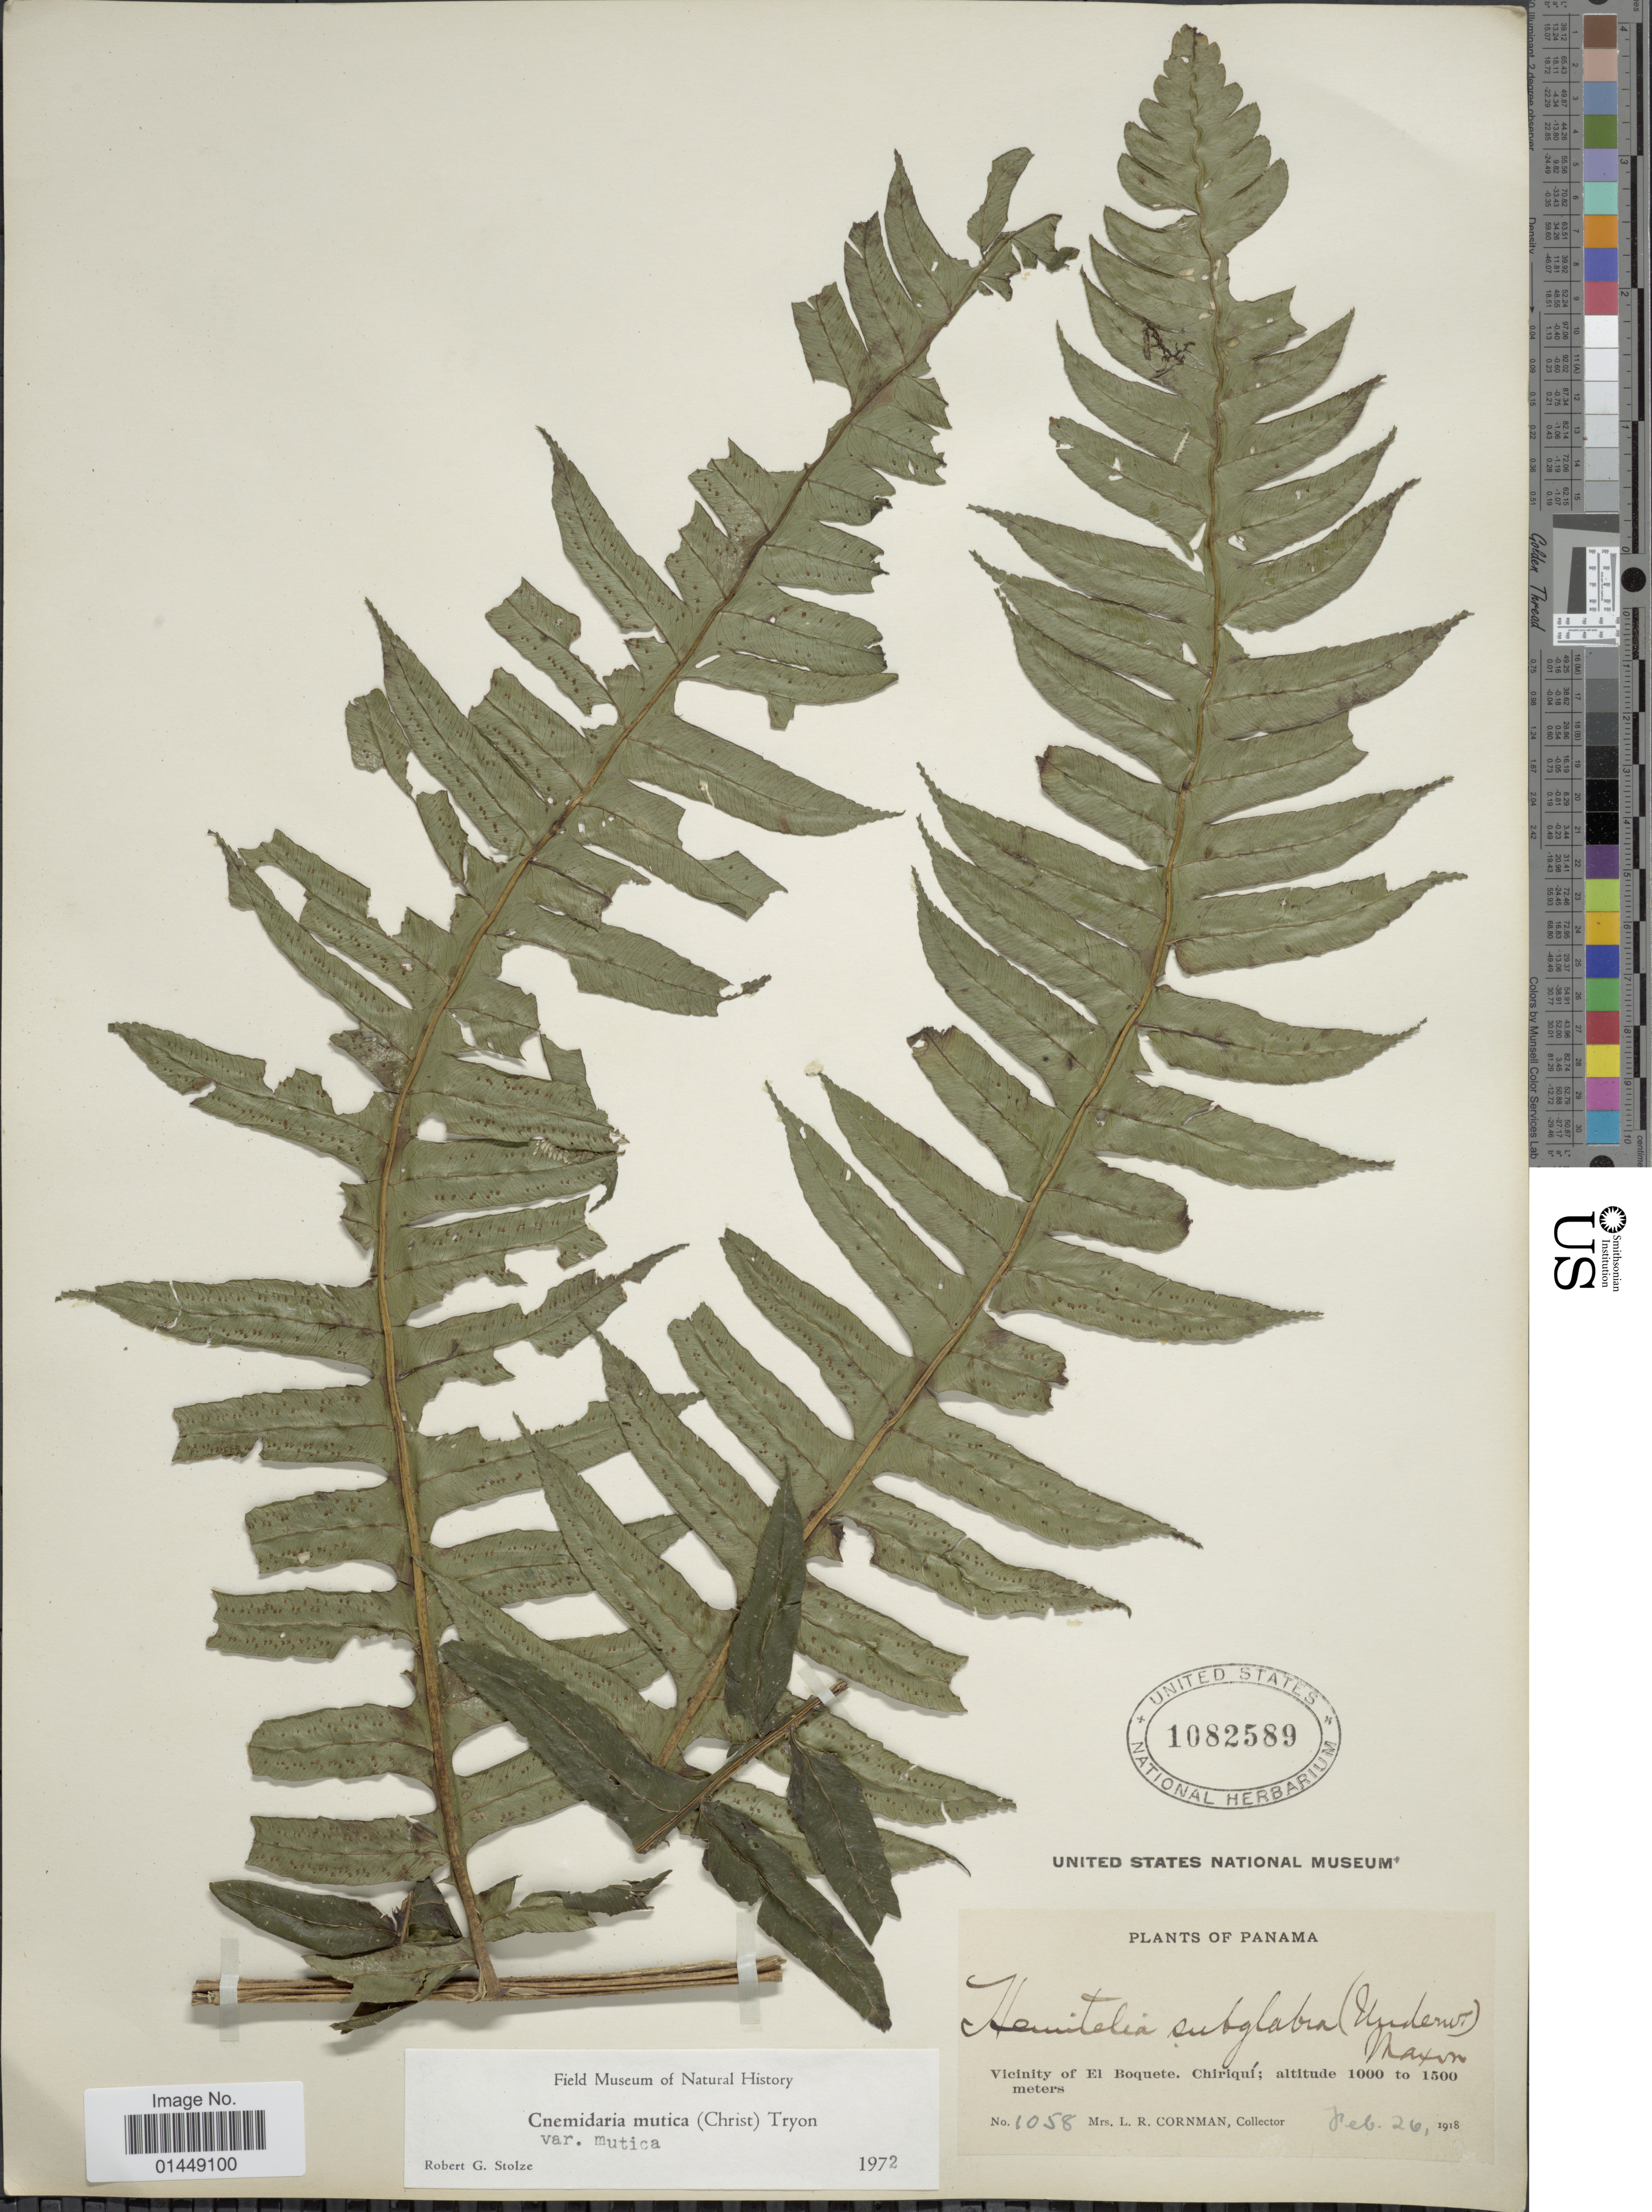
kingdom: Plantae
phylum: Tracheophyta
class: Polypodiopsida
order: Cyatheales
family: Cyatheaceae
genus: Cyathea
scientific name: Cyathea mutica var. mutica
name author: (Christ) Domin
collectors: L. Cornman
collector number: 1058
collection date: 1918-02-26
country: Panama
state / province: Chiriqui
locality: Vicinity of El Boquete. Chiriquí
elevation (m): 1000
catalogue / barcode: US 1082589